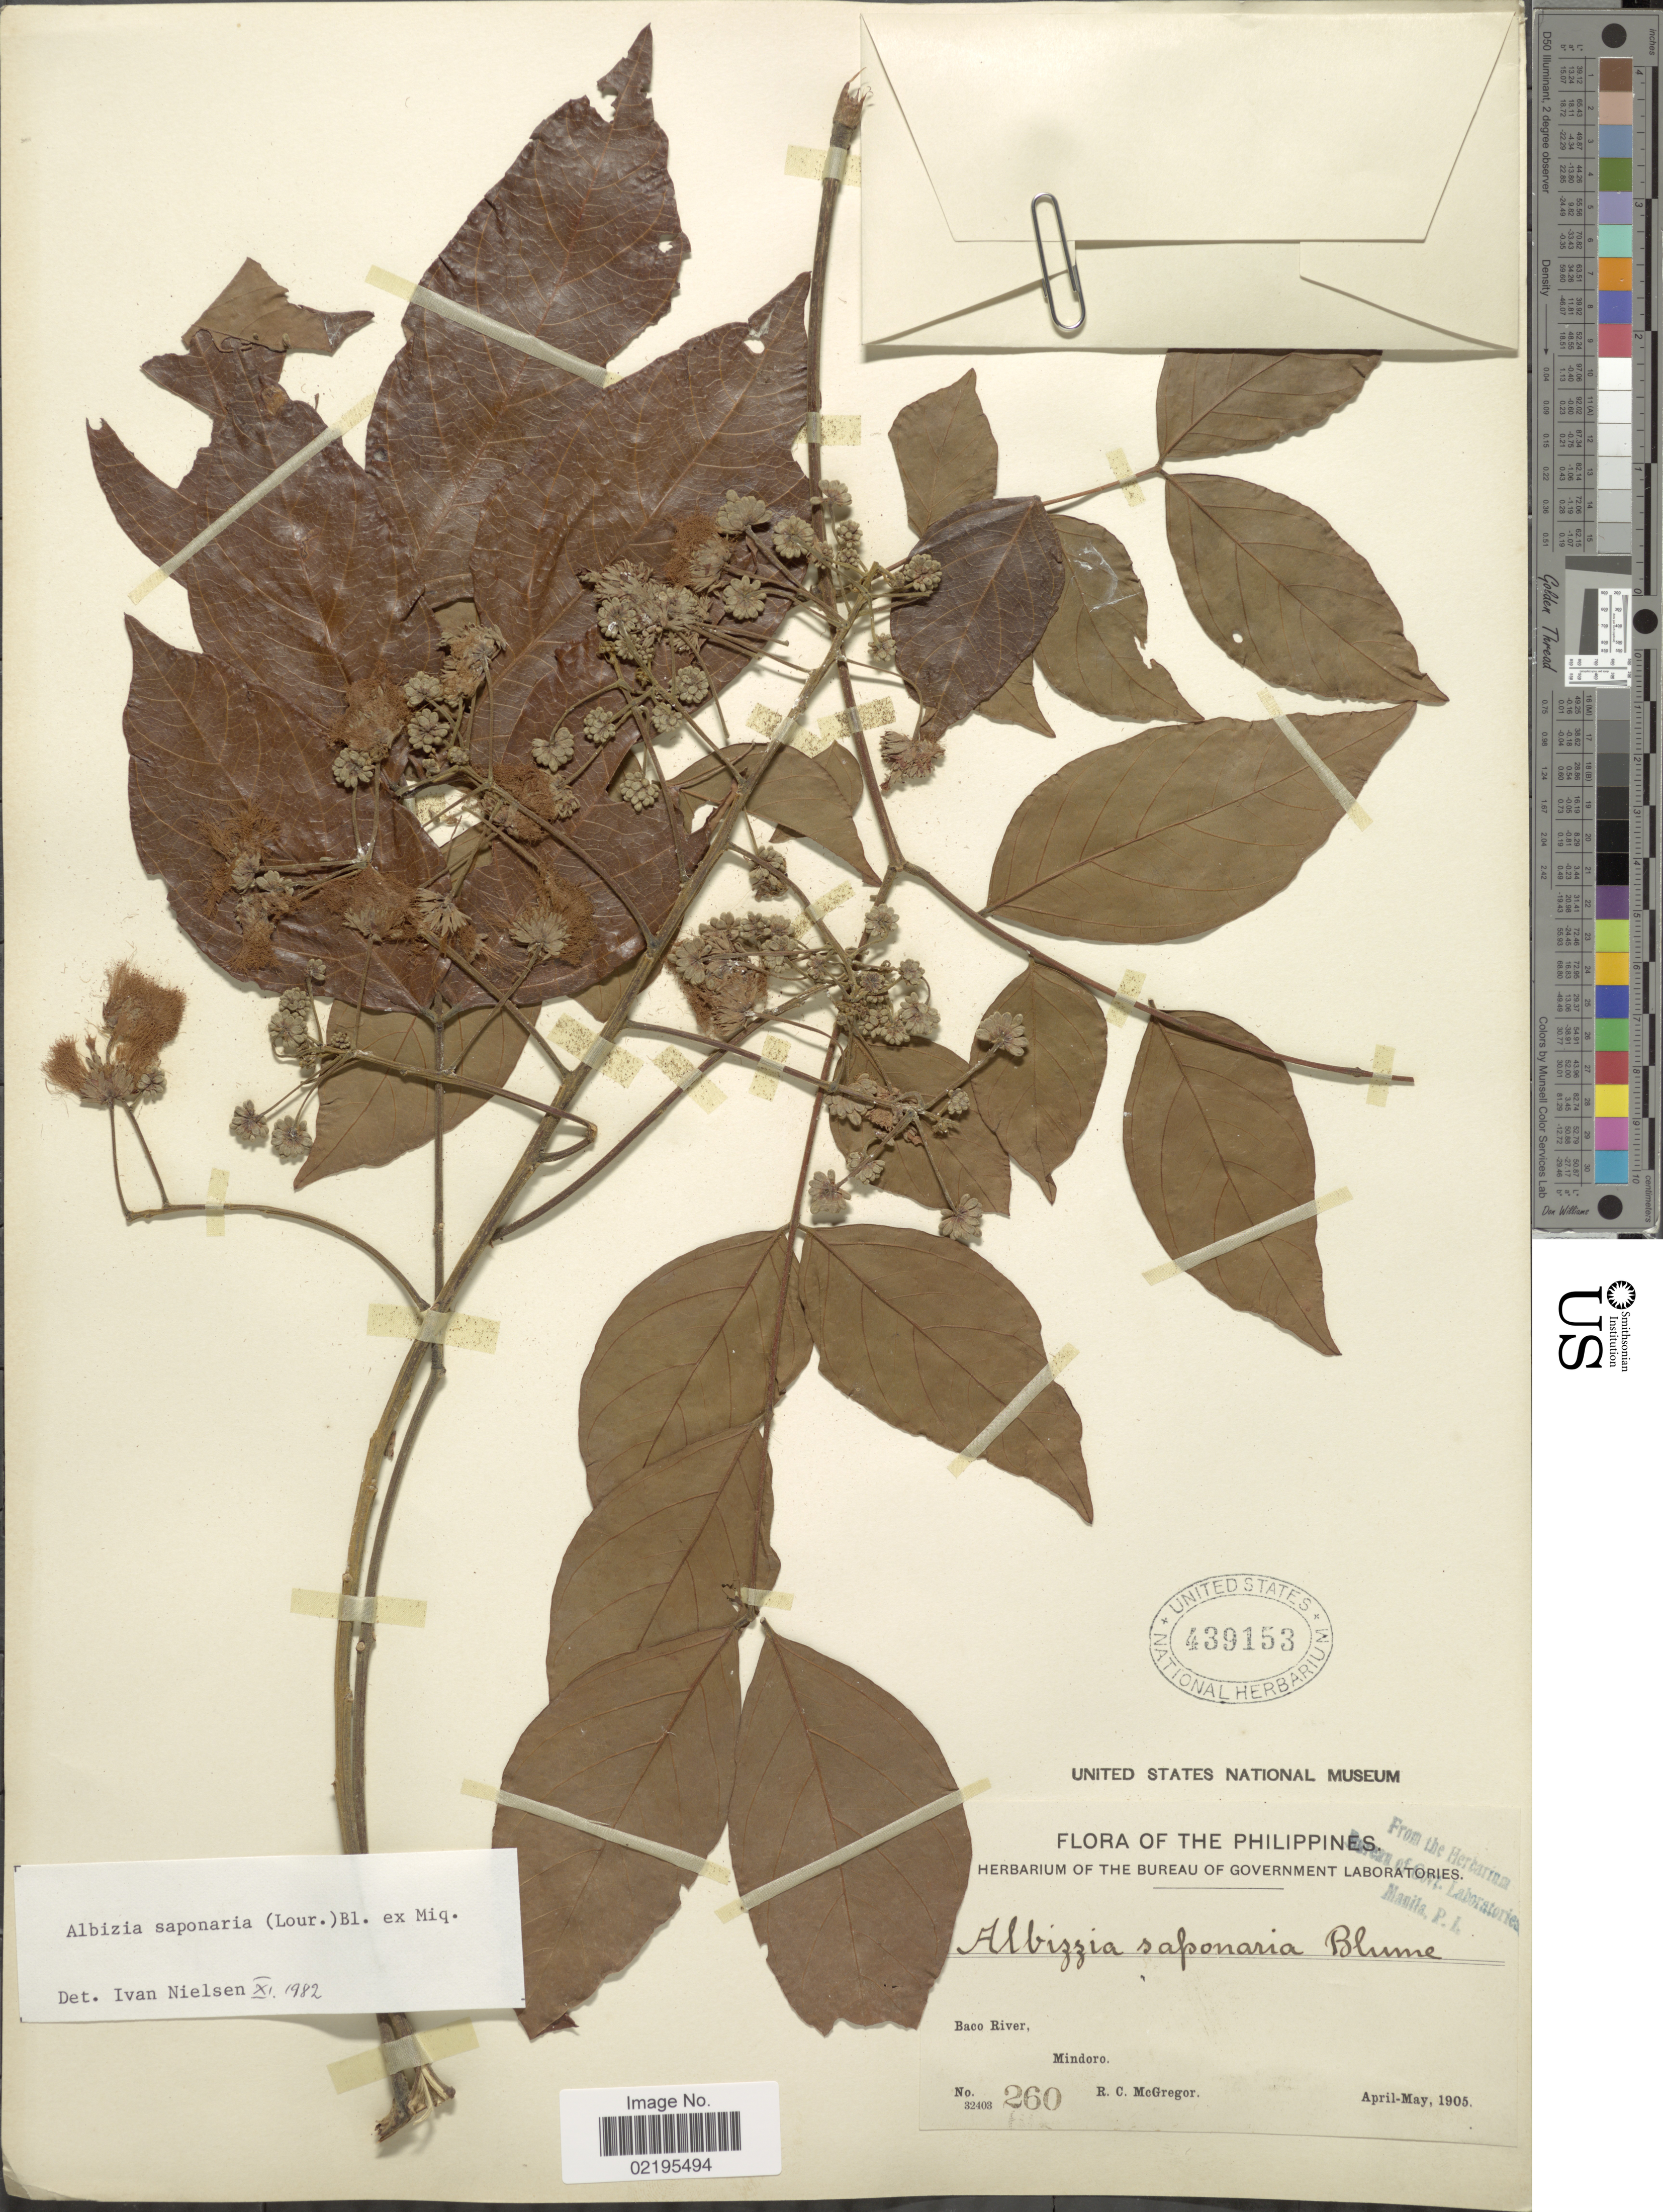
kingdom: Plantae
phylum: Tracheophyta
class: Magnoliopsida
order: Fabales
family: Fabaceae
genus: Albizia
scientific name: Albizia saponaria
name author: (Lour.) Blume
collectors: R. C. McGregor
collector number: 260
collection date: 1905-04/1905-05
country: Philippines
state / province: Mimaropa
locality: Baco River, Mindoro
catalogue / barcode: US 439153